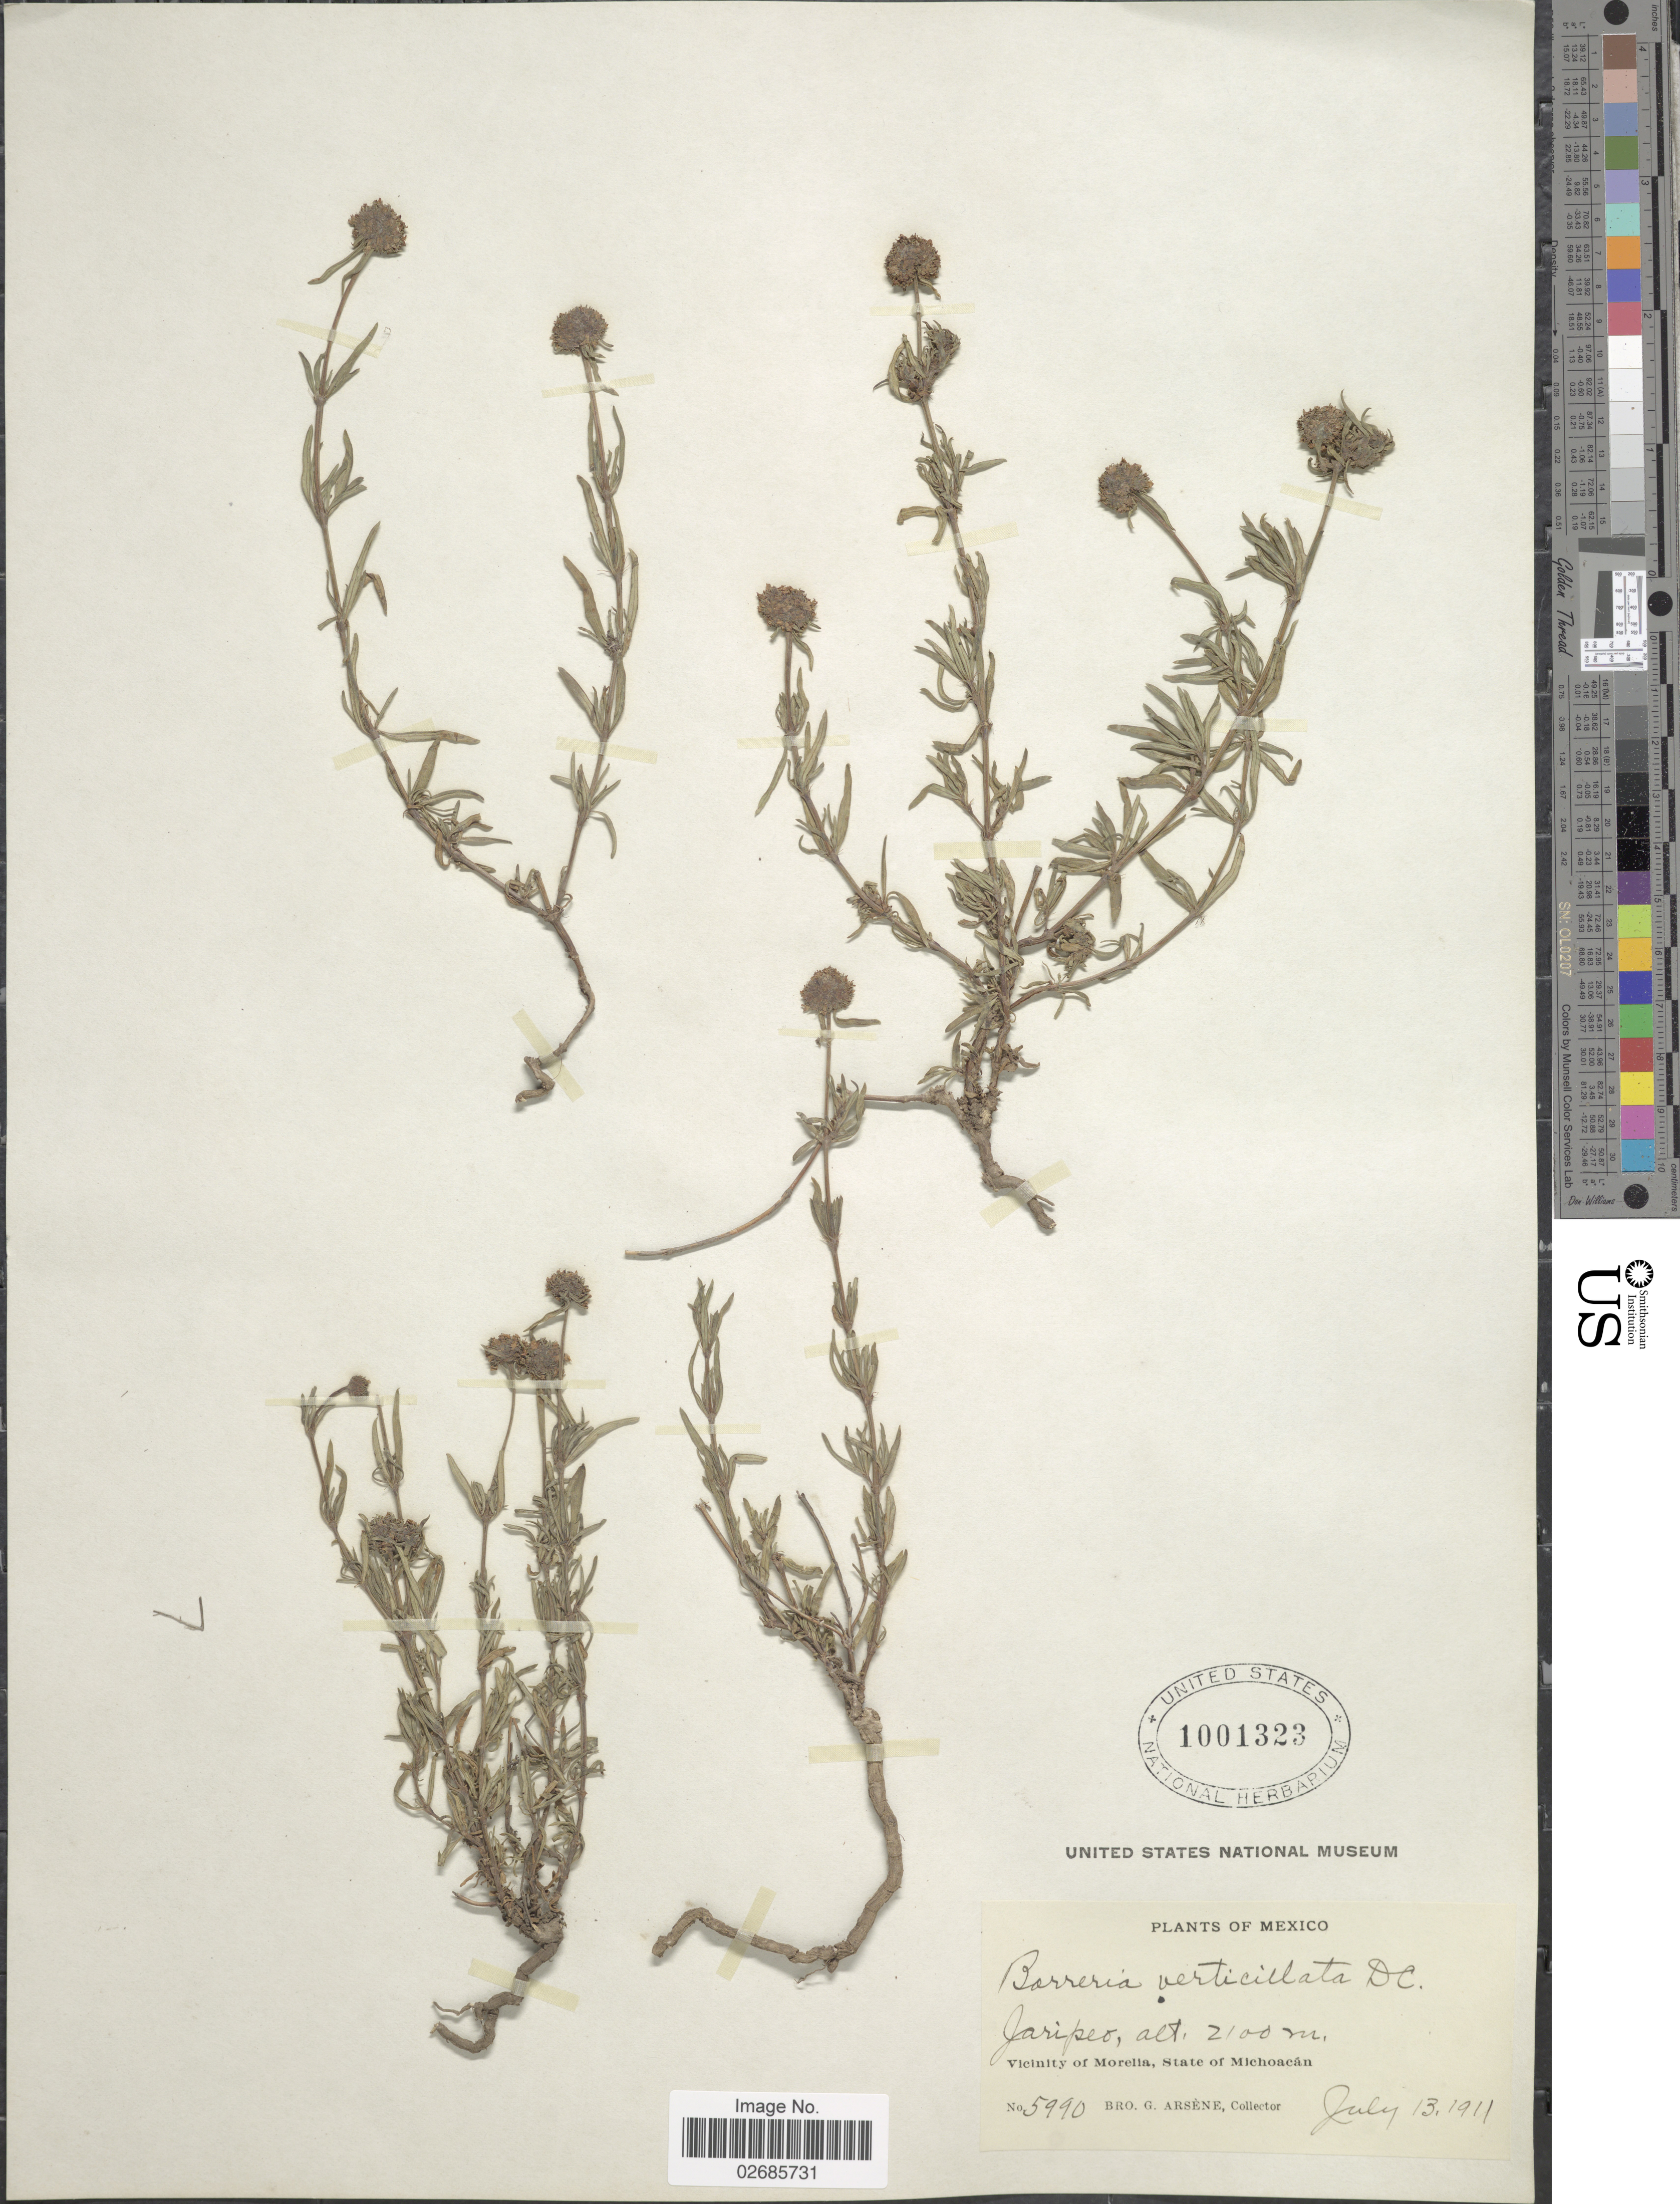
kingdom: Plantae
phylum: Tracheophyta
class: Magnoliopsida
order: Gentianales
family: Rubiaceae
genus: Borreria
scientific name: Borreria verticillata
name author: (L.) G. Mey.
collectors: Bro. G. Arsène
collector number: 5990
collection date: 1911-07-13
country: Mexico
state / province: Michoacán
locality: Jaripeo, Vicinity of Morelia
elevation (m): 2100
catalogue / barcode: US 1001323